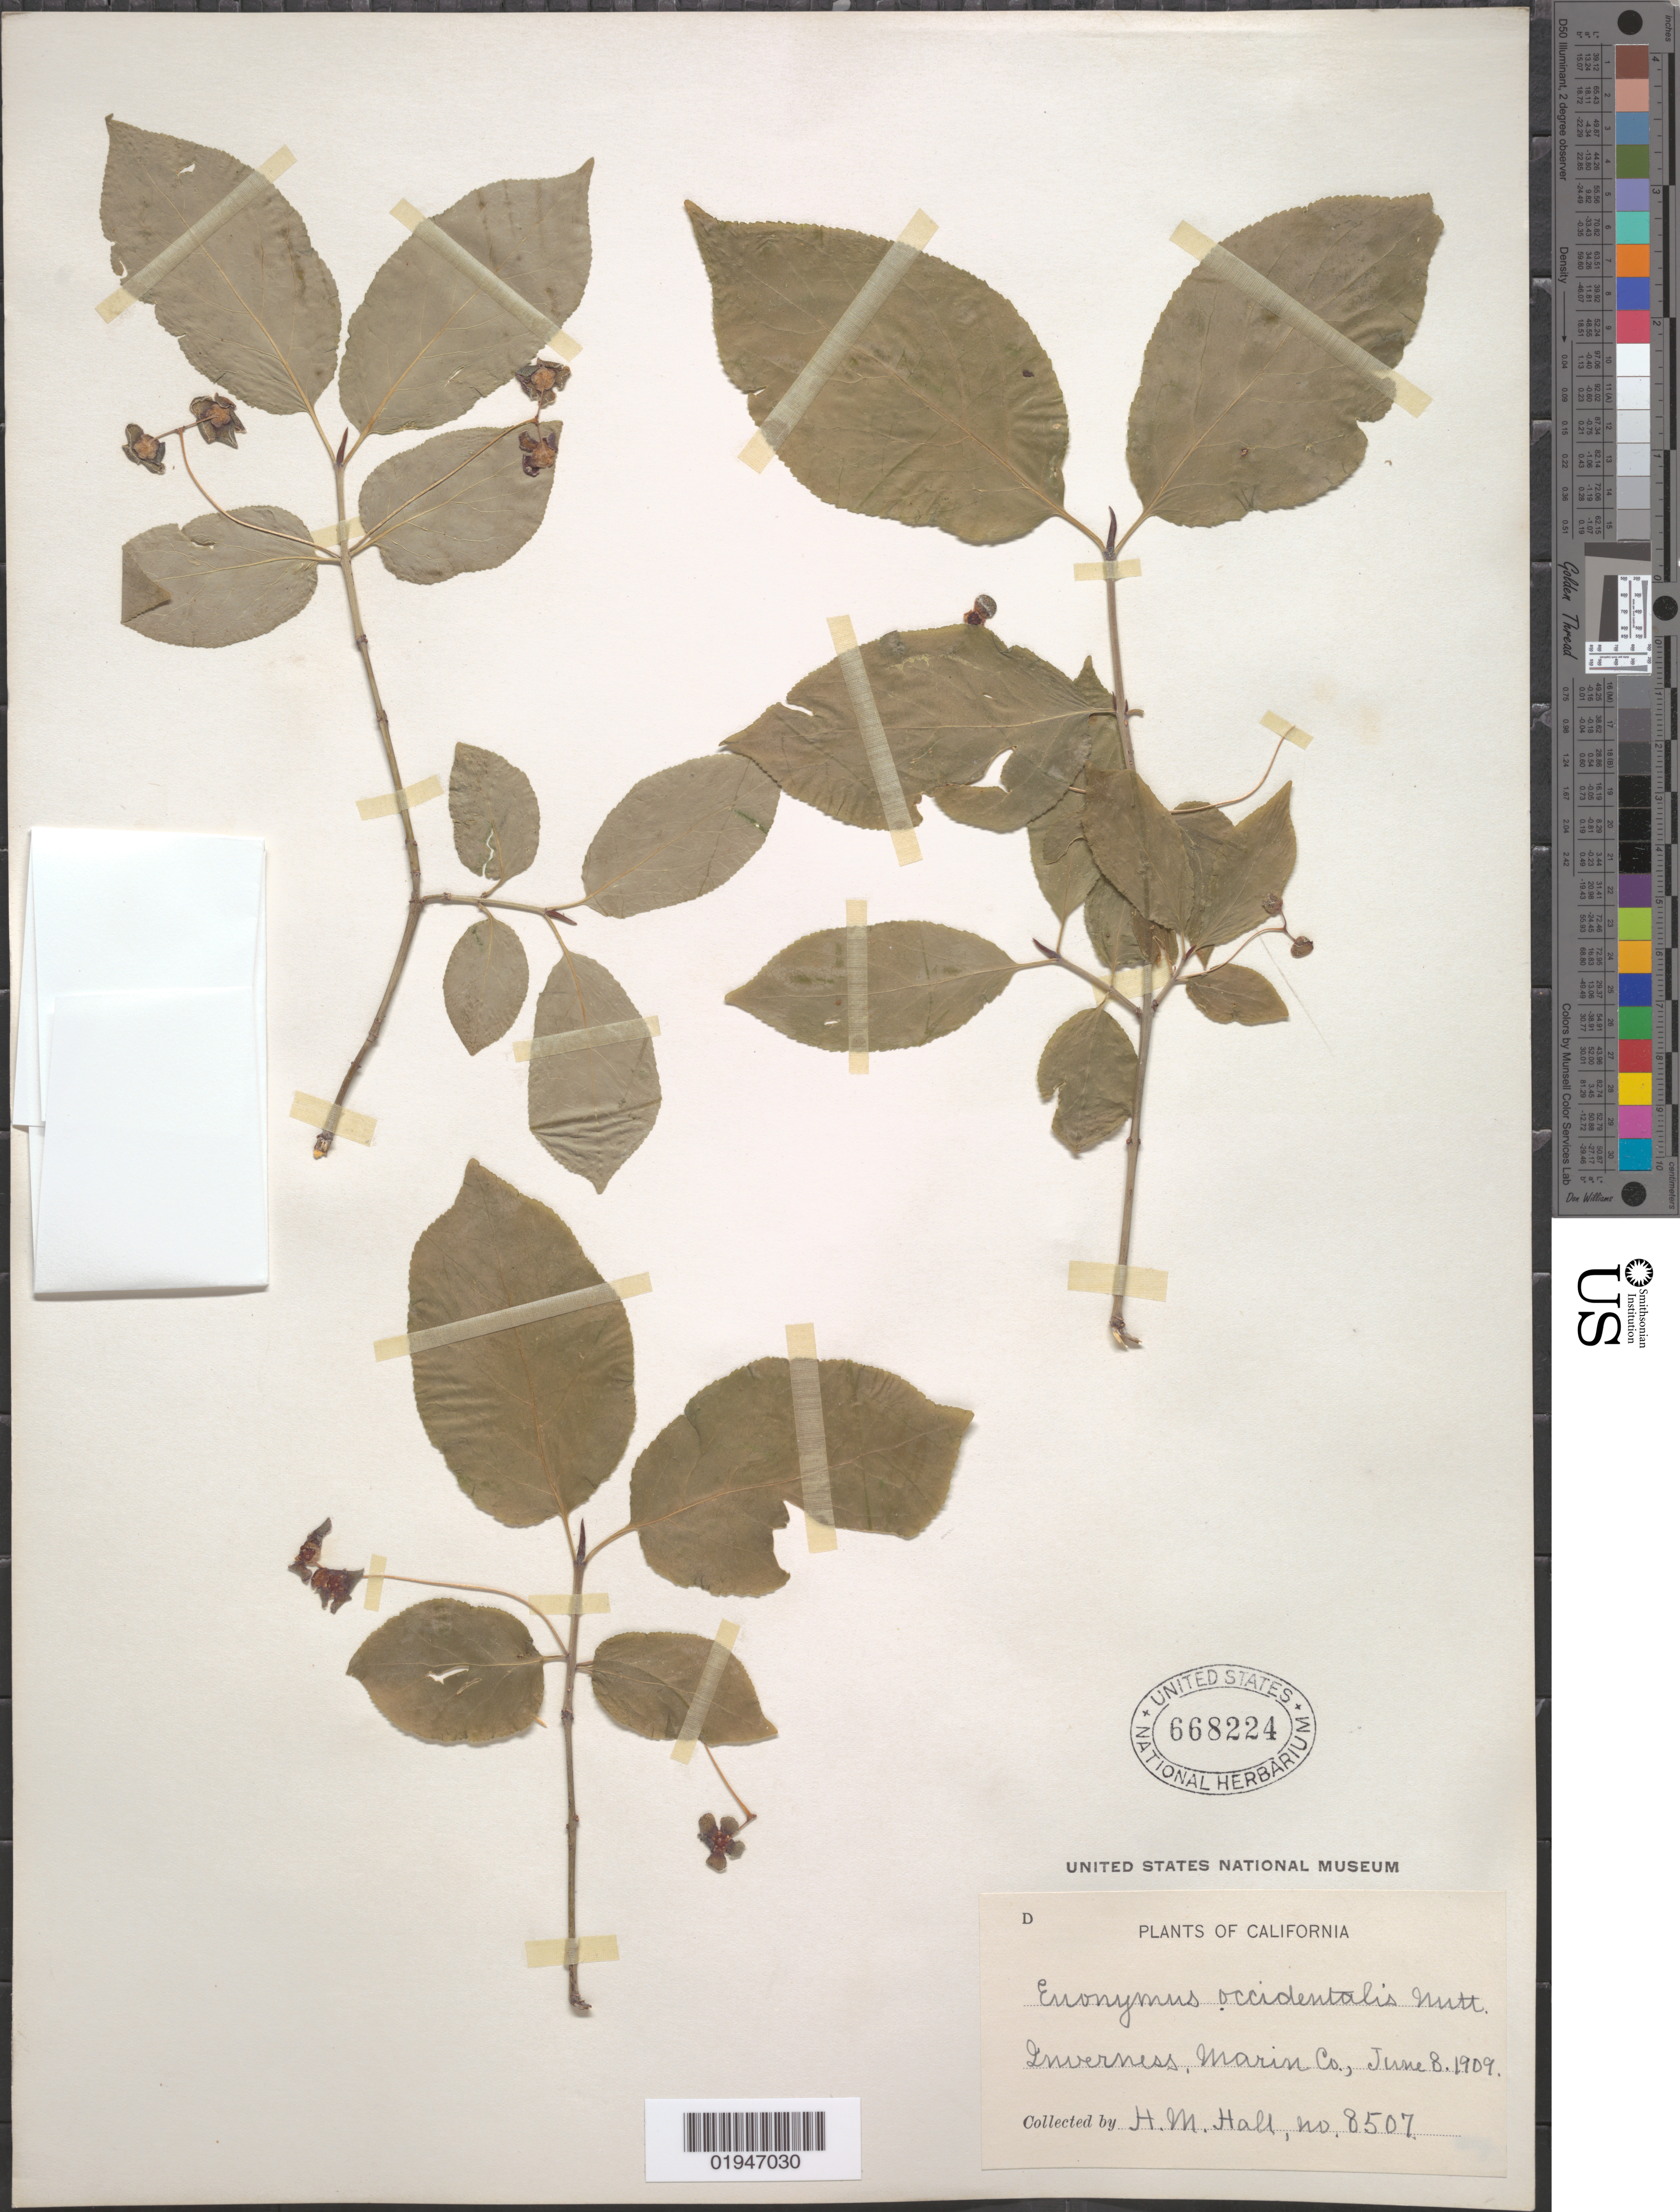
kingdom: Plantae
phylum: Tracheophyta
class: Magnoliopsida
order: Celastrales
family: Celastraceae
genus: Euonymus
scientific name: Euonymus occidentalis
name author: Nutt. ex Torr.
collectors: H. Hall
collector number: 8507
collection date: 1909-06-08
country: United States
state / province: California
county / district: Marin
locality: Inverness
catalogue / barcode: US 668224